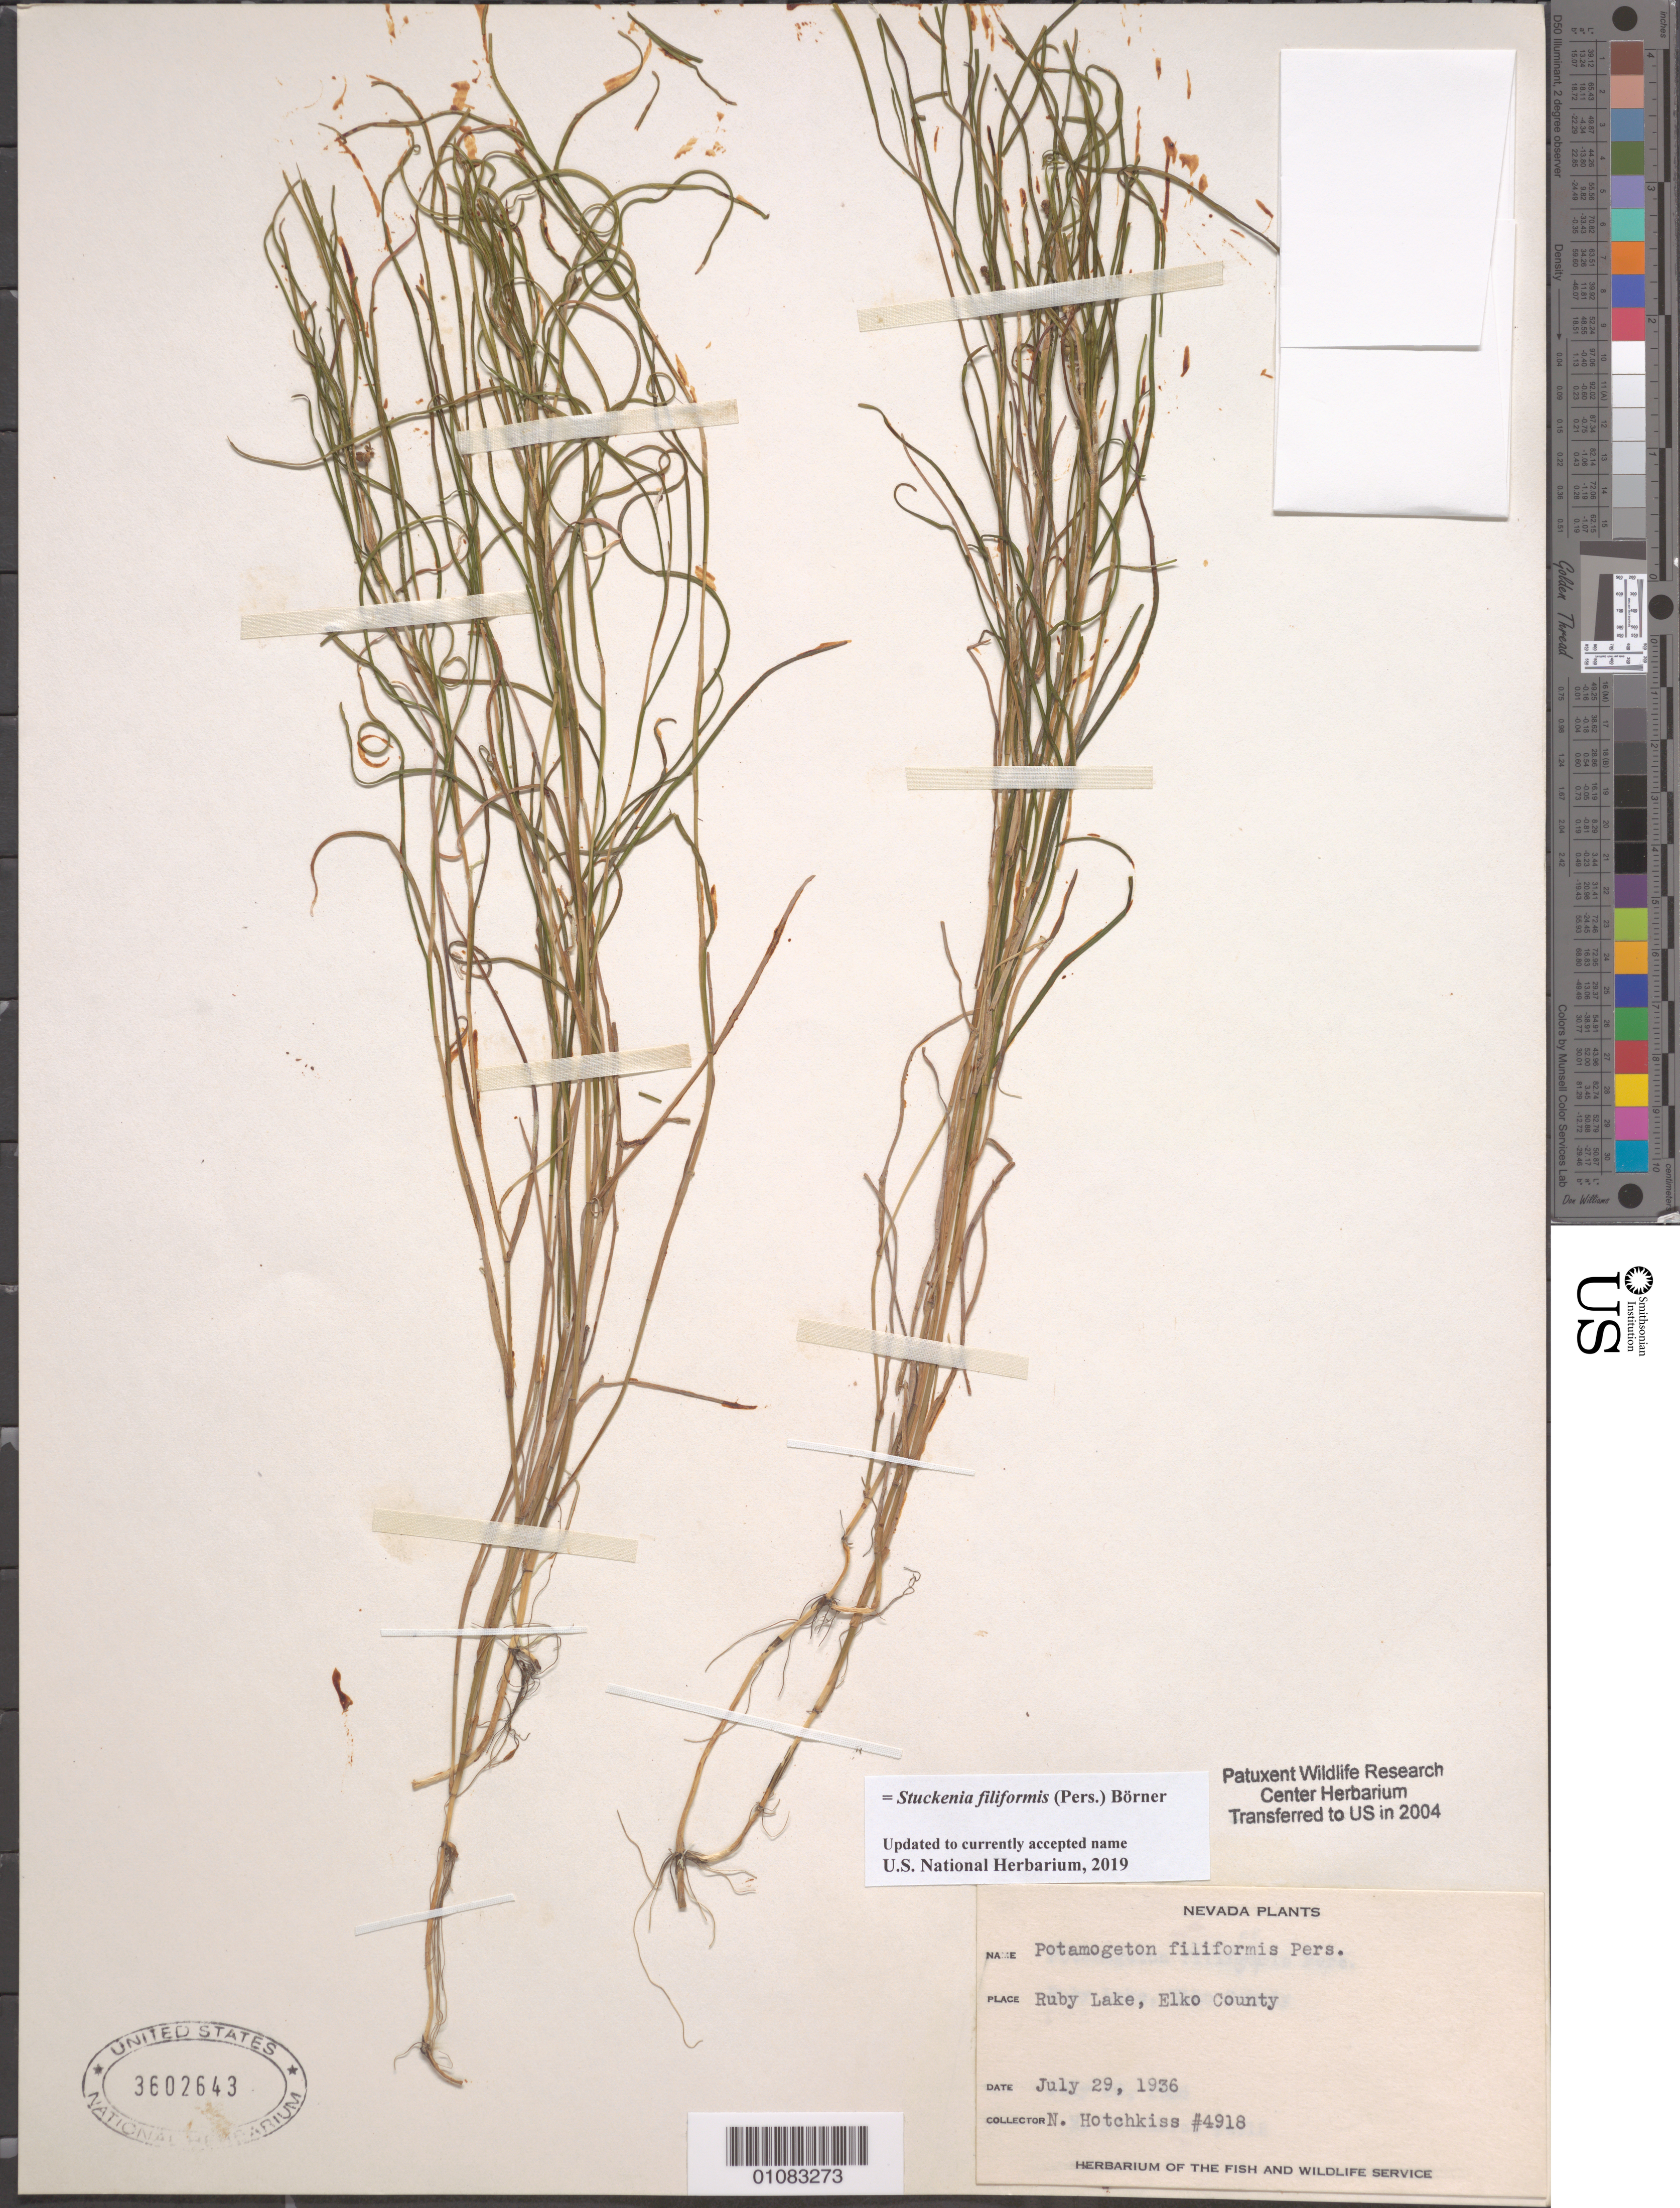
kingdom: Plantae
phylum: Tracheophyta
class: Liliopsida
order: Alismatales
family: Potamogetonaceae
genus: Stuckenia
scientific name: Stuckenia filiformis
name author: (Pers.) Börner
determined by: Strong, Mark T., (BOT), Smithsonian Institution - National Museum of Natural History (UNITED STATES)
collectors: N. Hotchkiss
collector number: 4918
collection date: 1936-07-29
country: United States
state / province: Nevada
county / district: Elko County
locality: Ruby Lake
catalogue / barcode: US 3602643